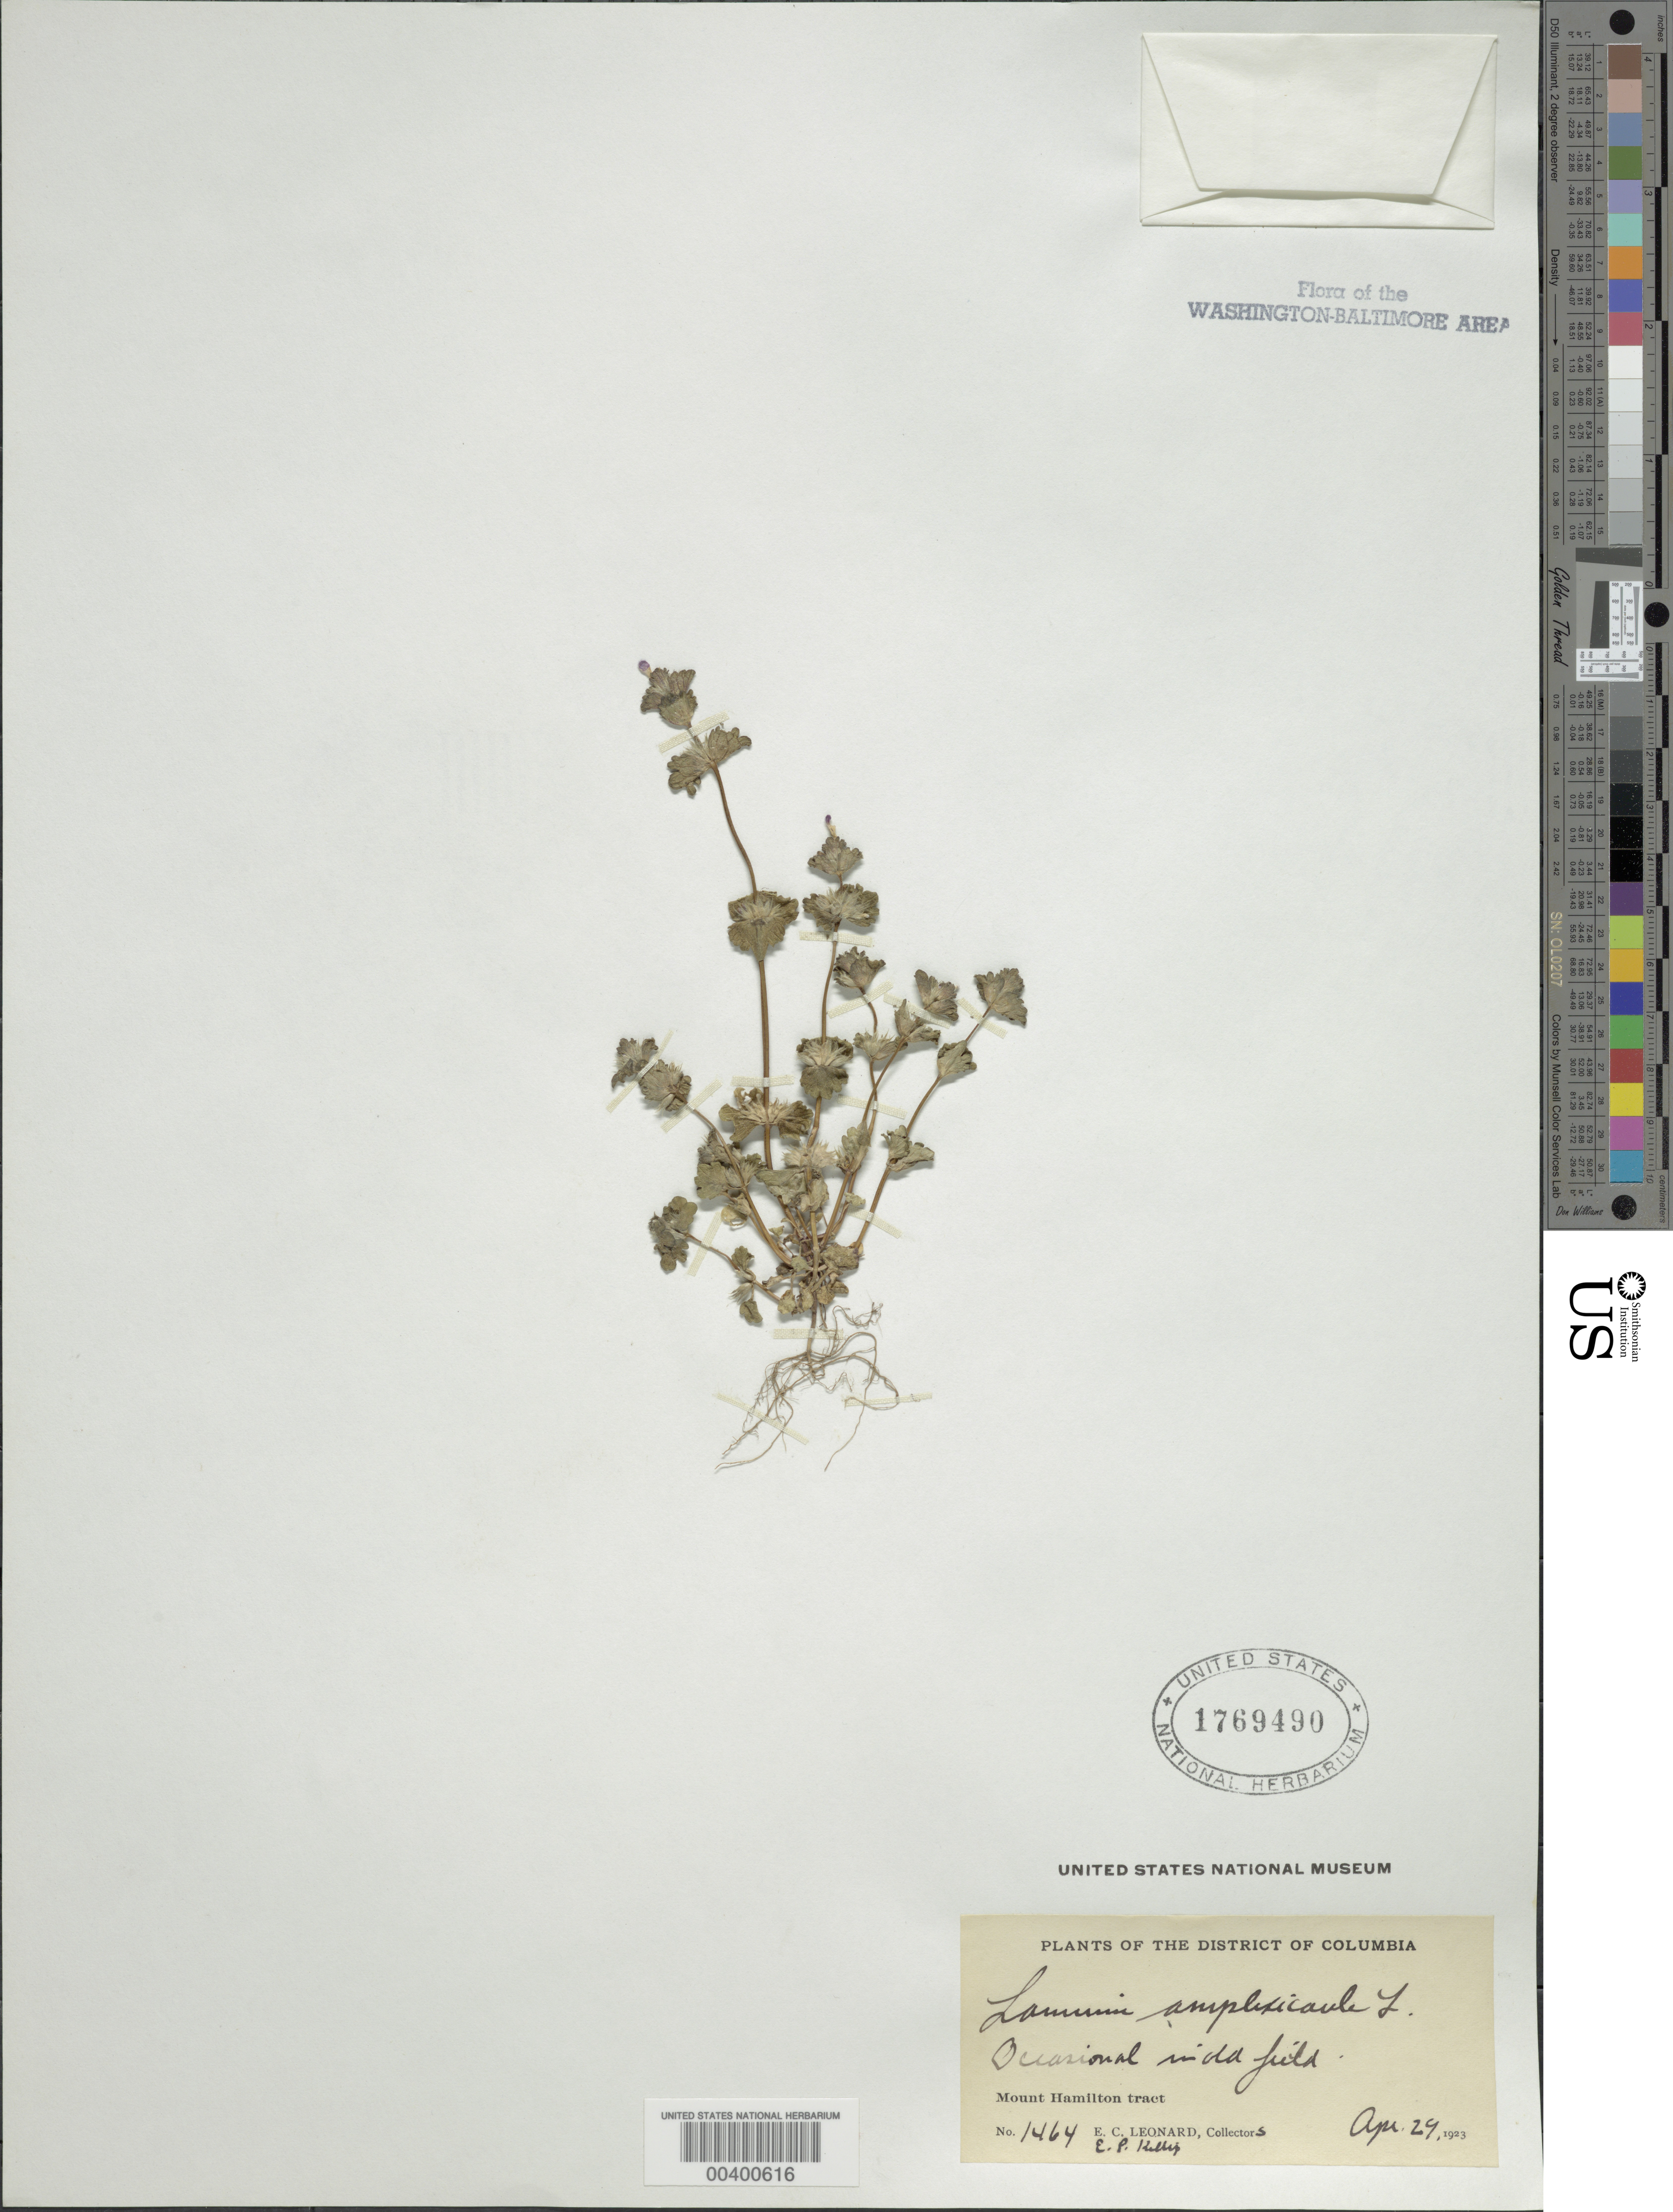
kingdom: Plantae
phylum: Tracheophyta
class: Magnoliopsida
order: Lamiales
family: Lamiaceae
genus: Lamium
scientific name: Lamium amplexicaule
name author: L.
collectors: E. C. Leonard & E. P. Killip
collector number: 1464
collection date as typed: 29 Apr 1923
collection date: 1923-04-29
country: United States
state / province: District of Columbia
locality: Mount Hamilton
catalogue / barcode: US 1769490